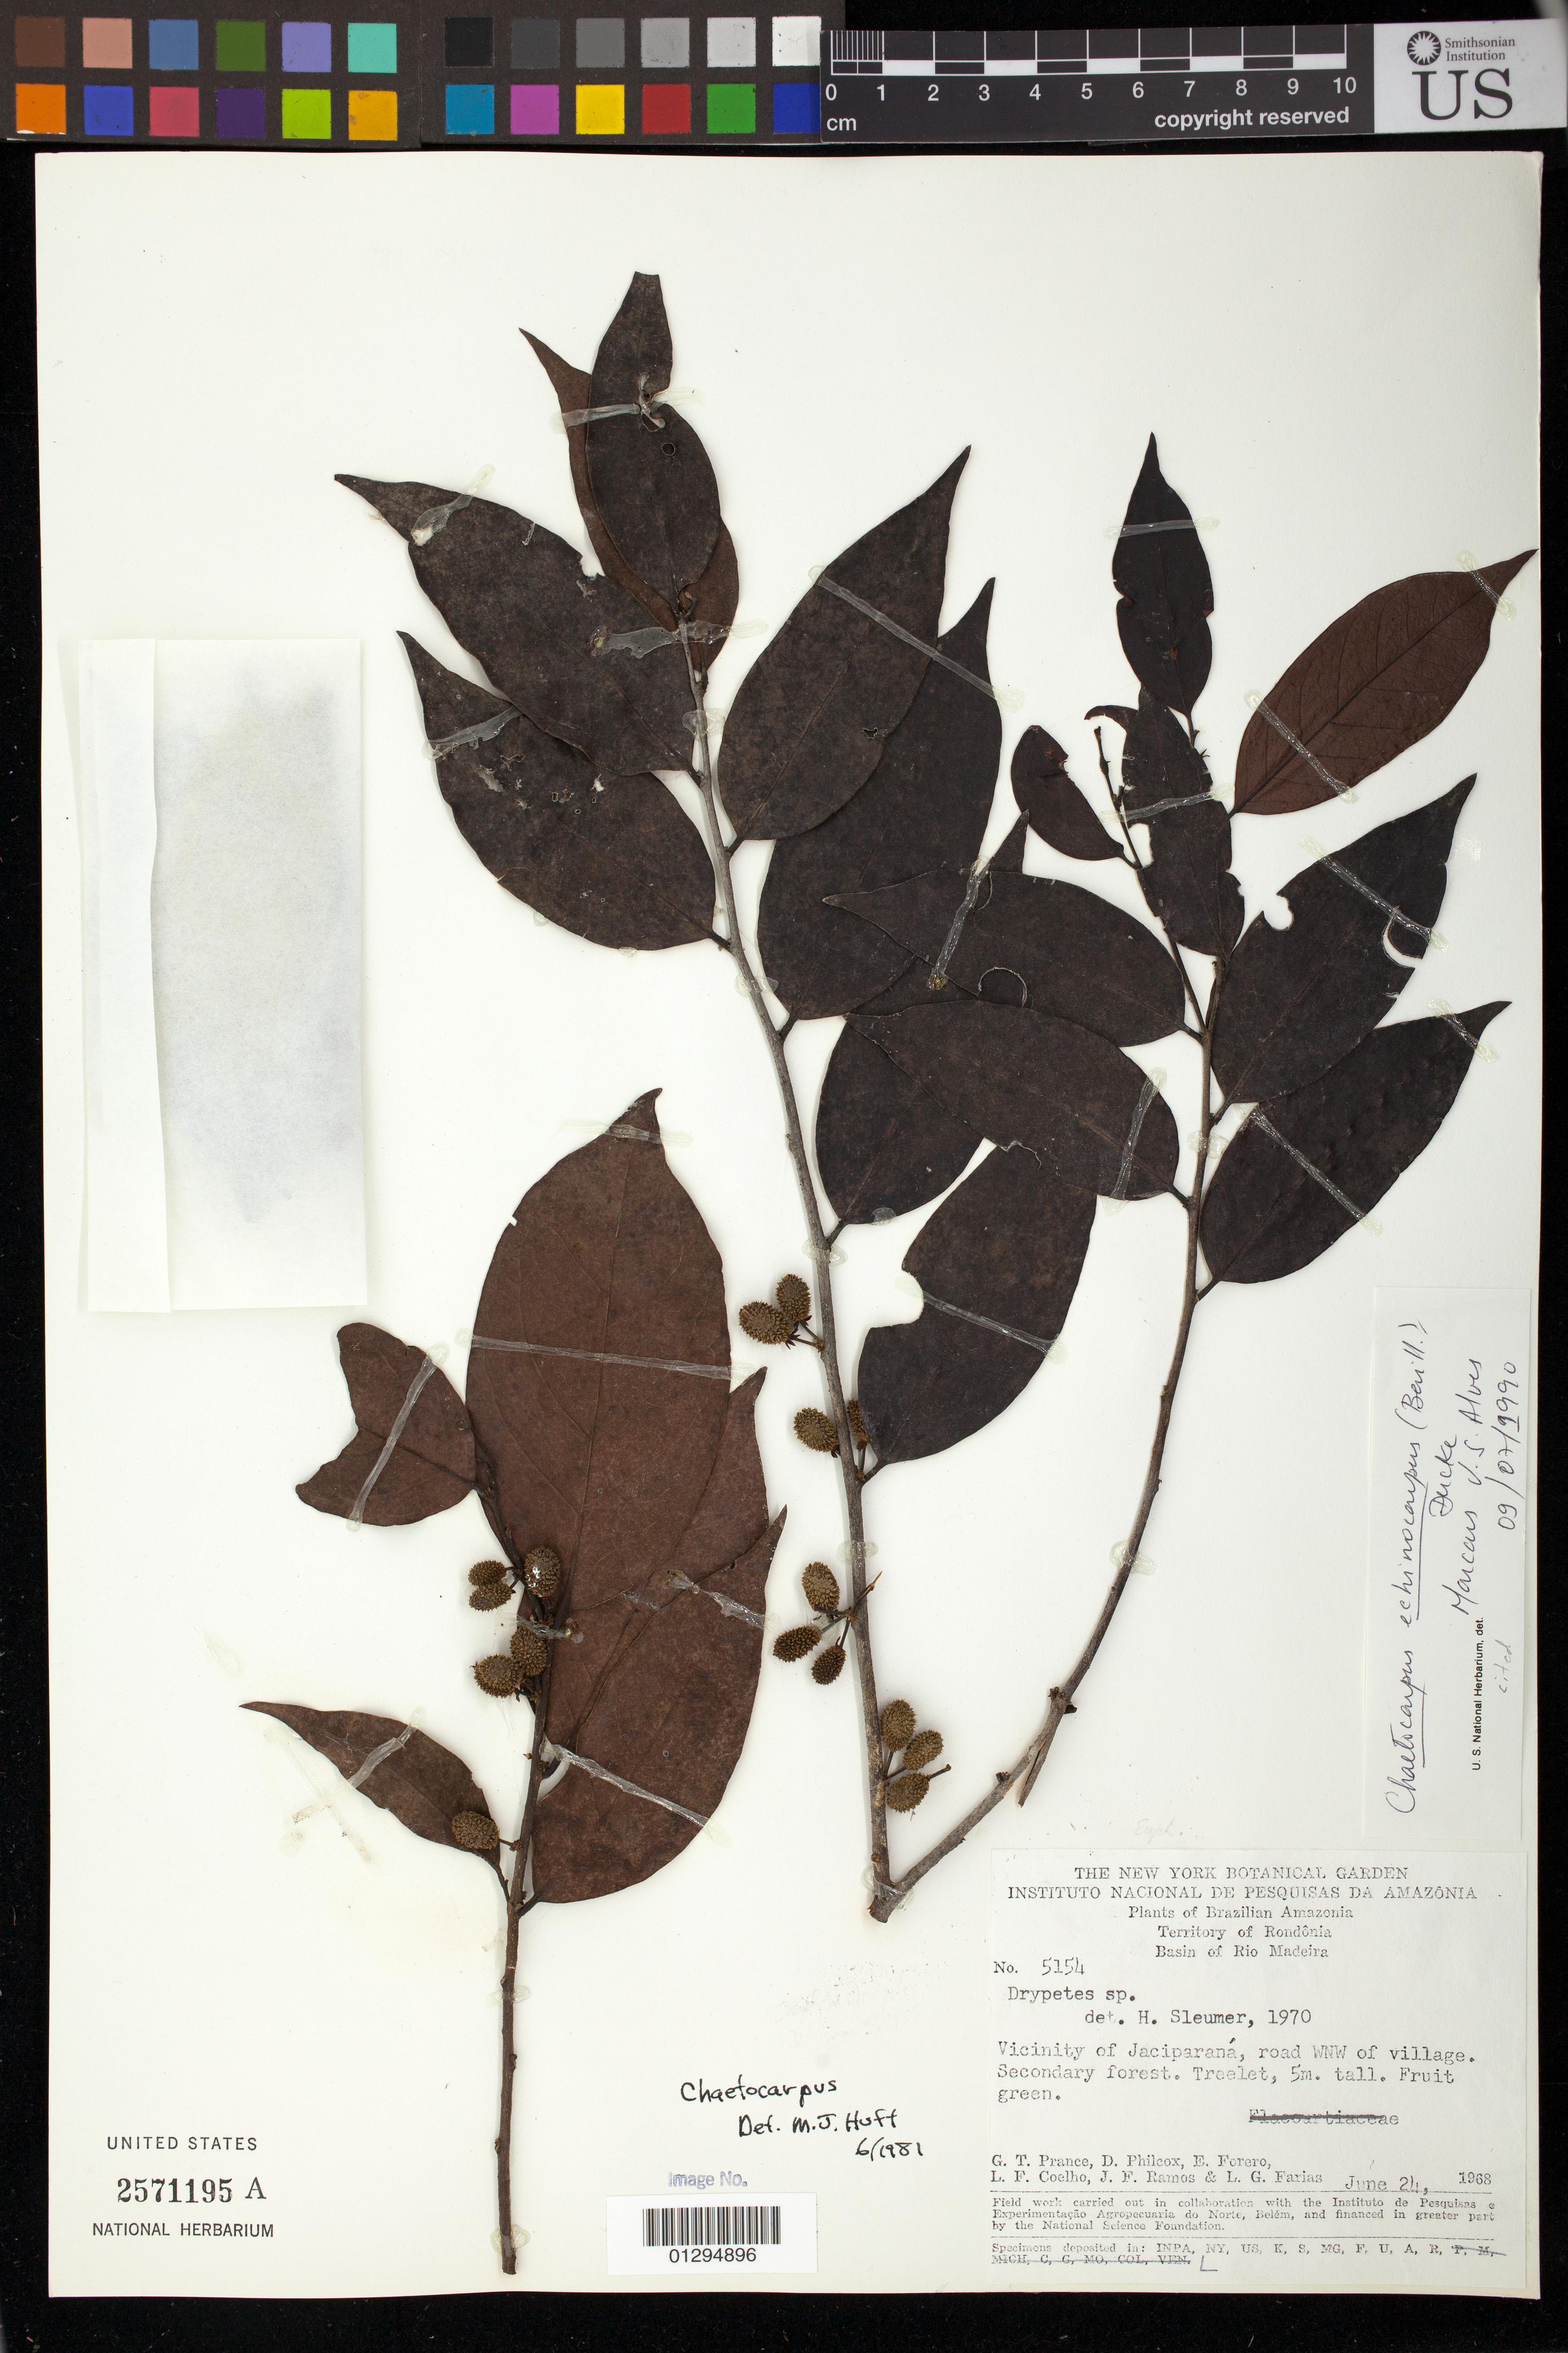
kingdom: Plantae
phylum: Tracheophyta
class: Magnoliopsida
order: Malpighiales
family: Peraceae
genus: Chaetocarpus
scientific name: Chaetocarpus echinocarpus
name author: (Baill.) Ducke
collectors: G. T. Prance, D. Philcox, E. Ferero & L. F. Coelho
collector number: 5154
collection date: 1968-06-24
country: Brazil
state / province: Rondonia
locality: Basin of Rio Madeira. Vicinity of Jaciparana, road WNW of village.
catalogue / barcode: US 2571195A